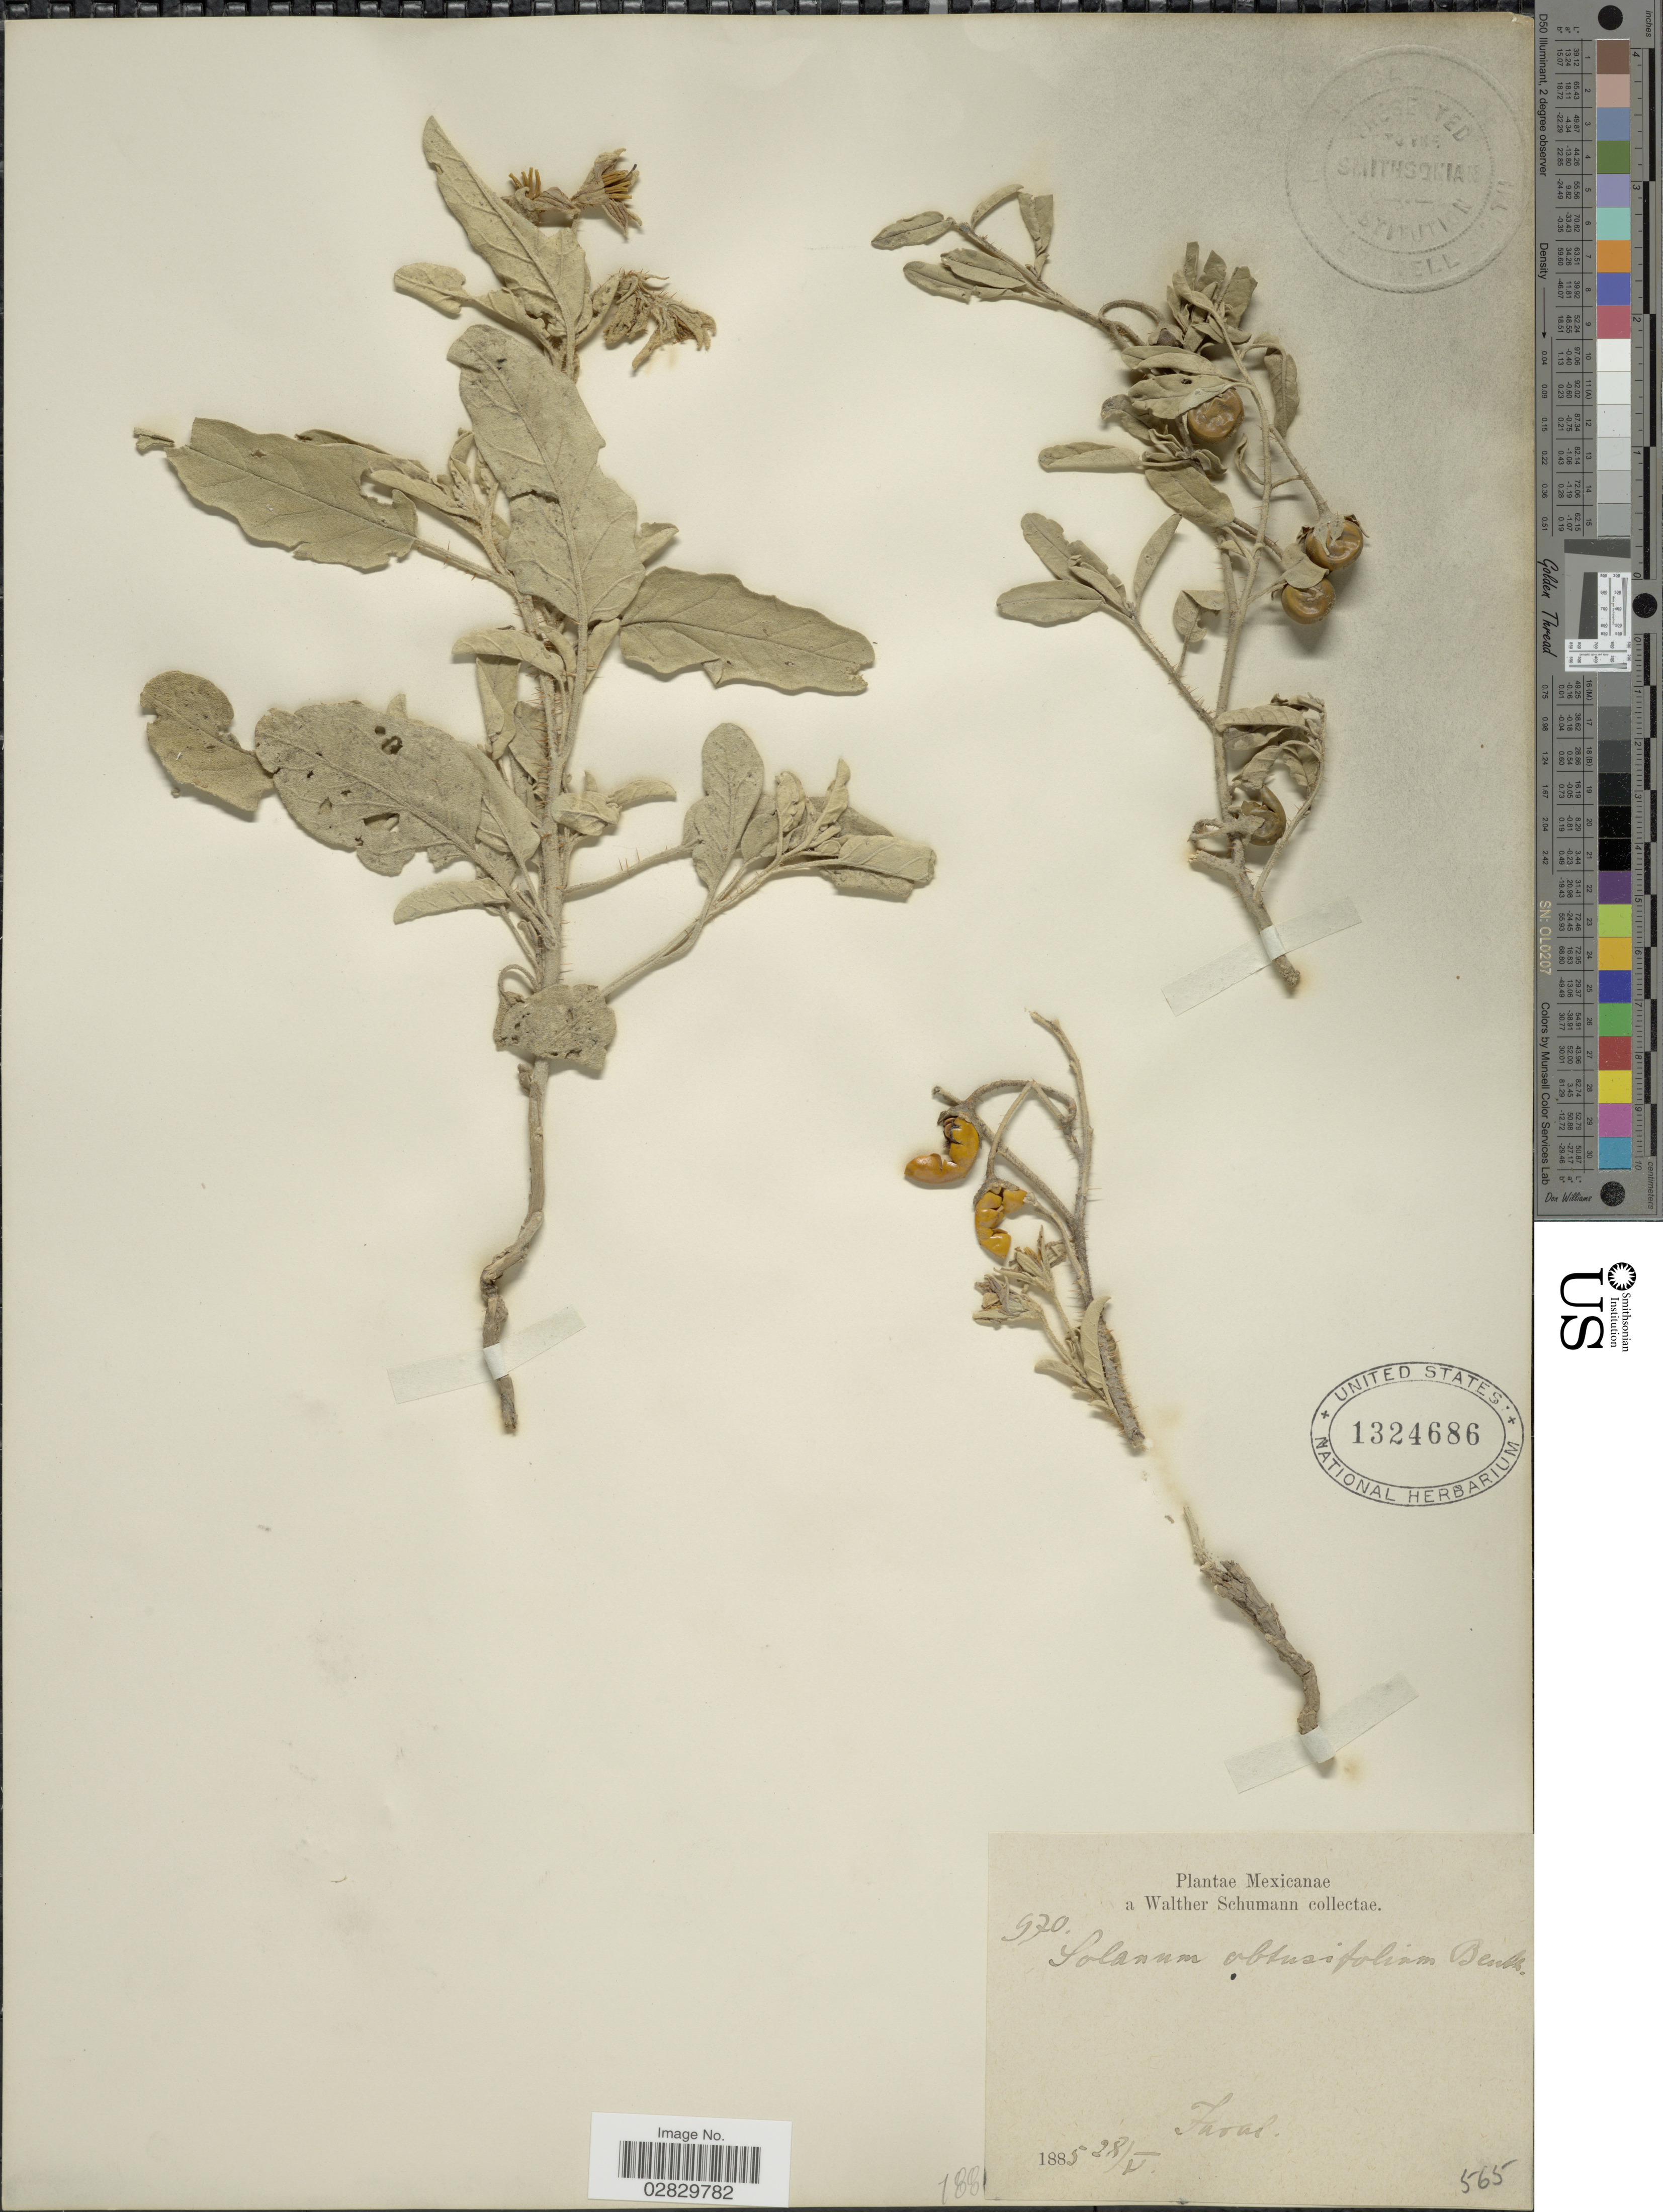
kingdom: Plantae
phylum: Tracheophyta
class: Magnoliopsida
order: Solanales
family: Solanaceae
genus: Solanum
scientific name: Solanum elaeagnifolium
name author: Cav.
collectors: W. Schumann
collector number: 970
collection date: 1885-05-28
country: Mexico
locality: Faral.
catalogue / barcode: US 1324686